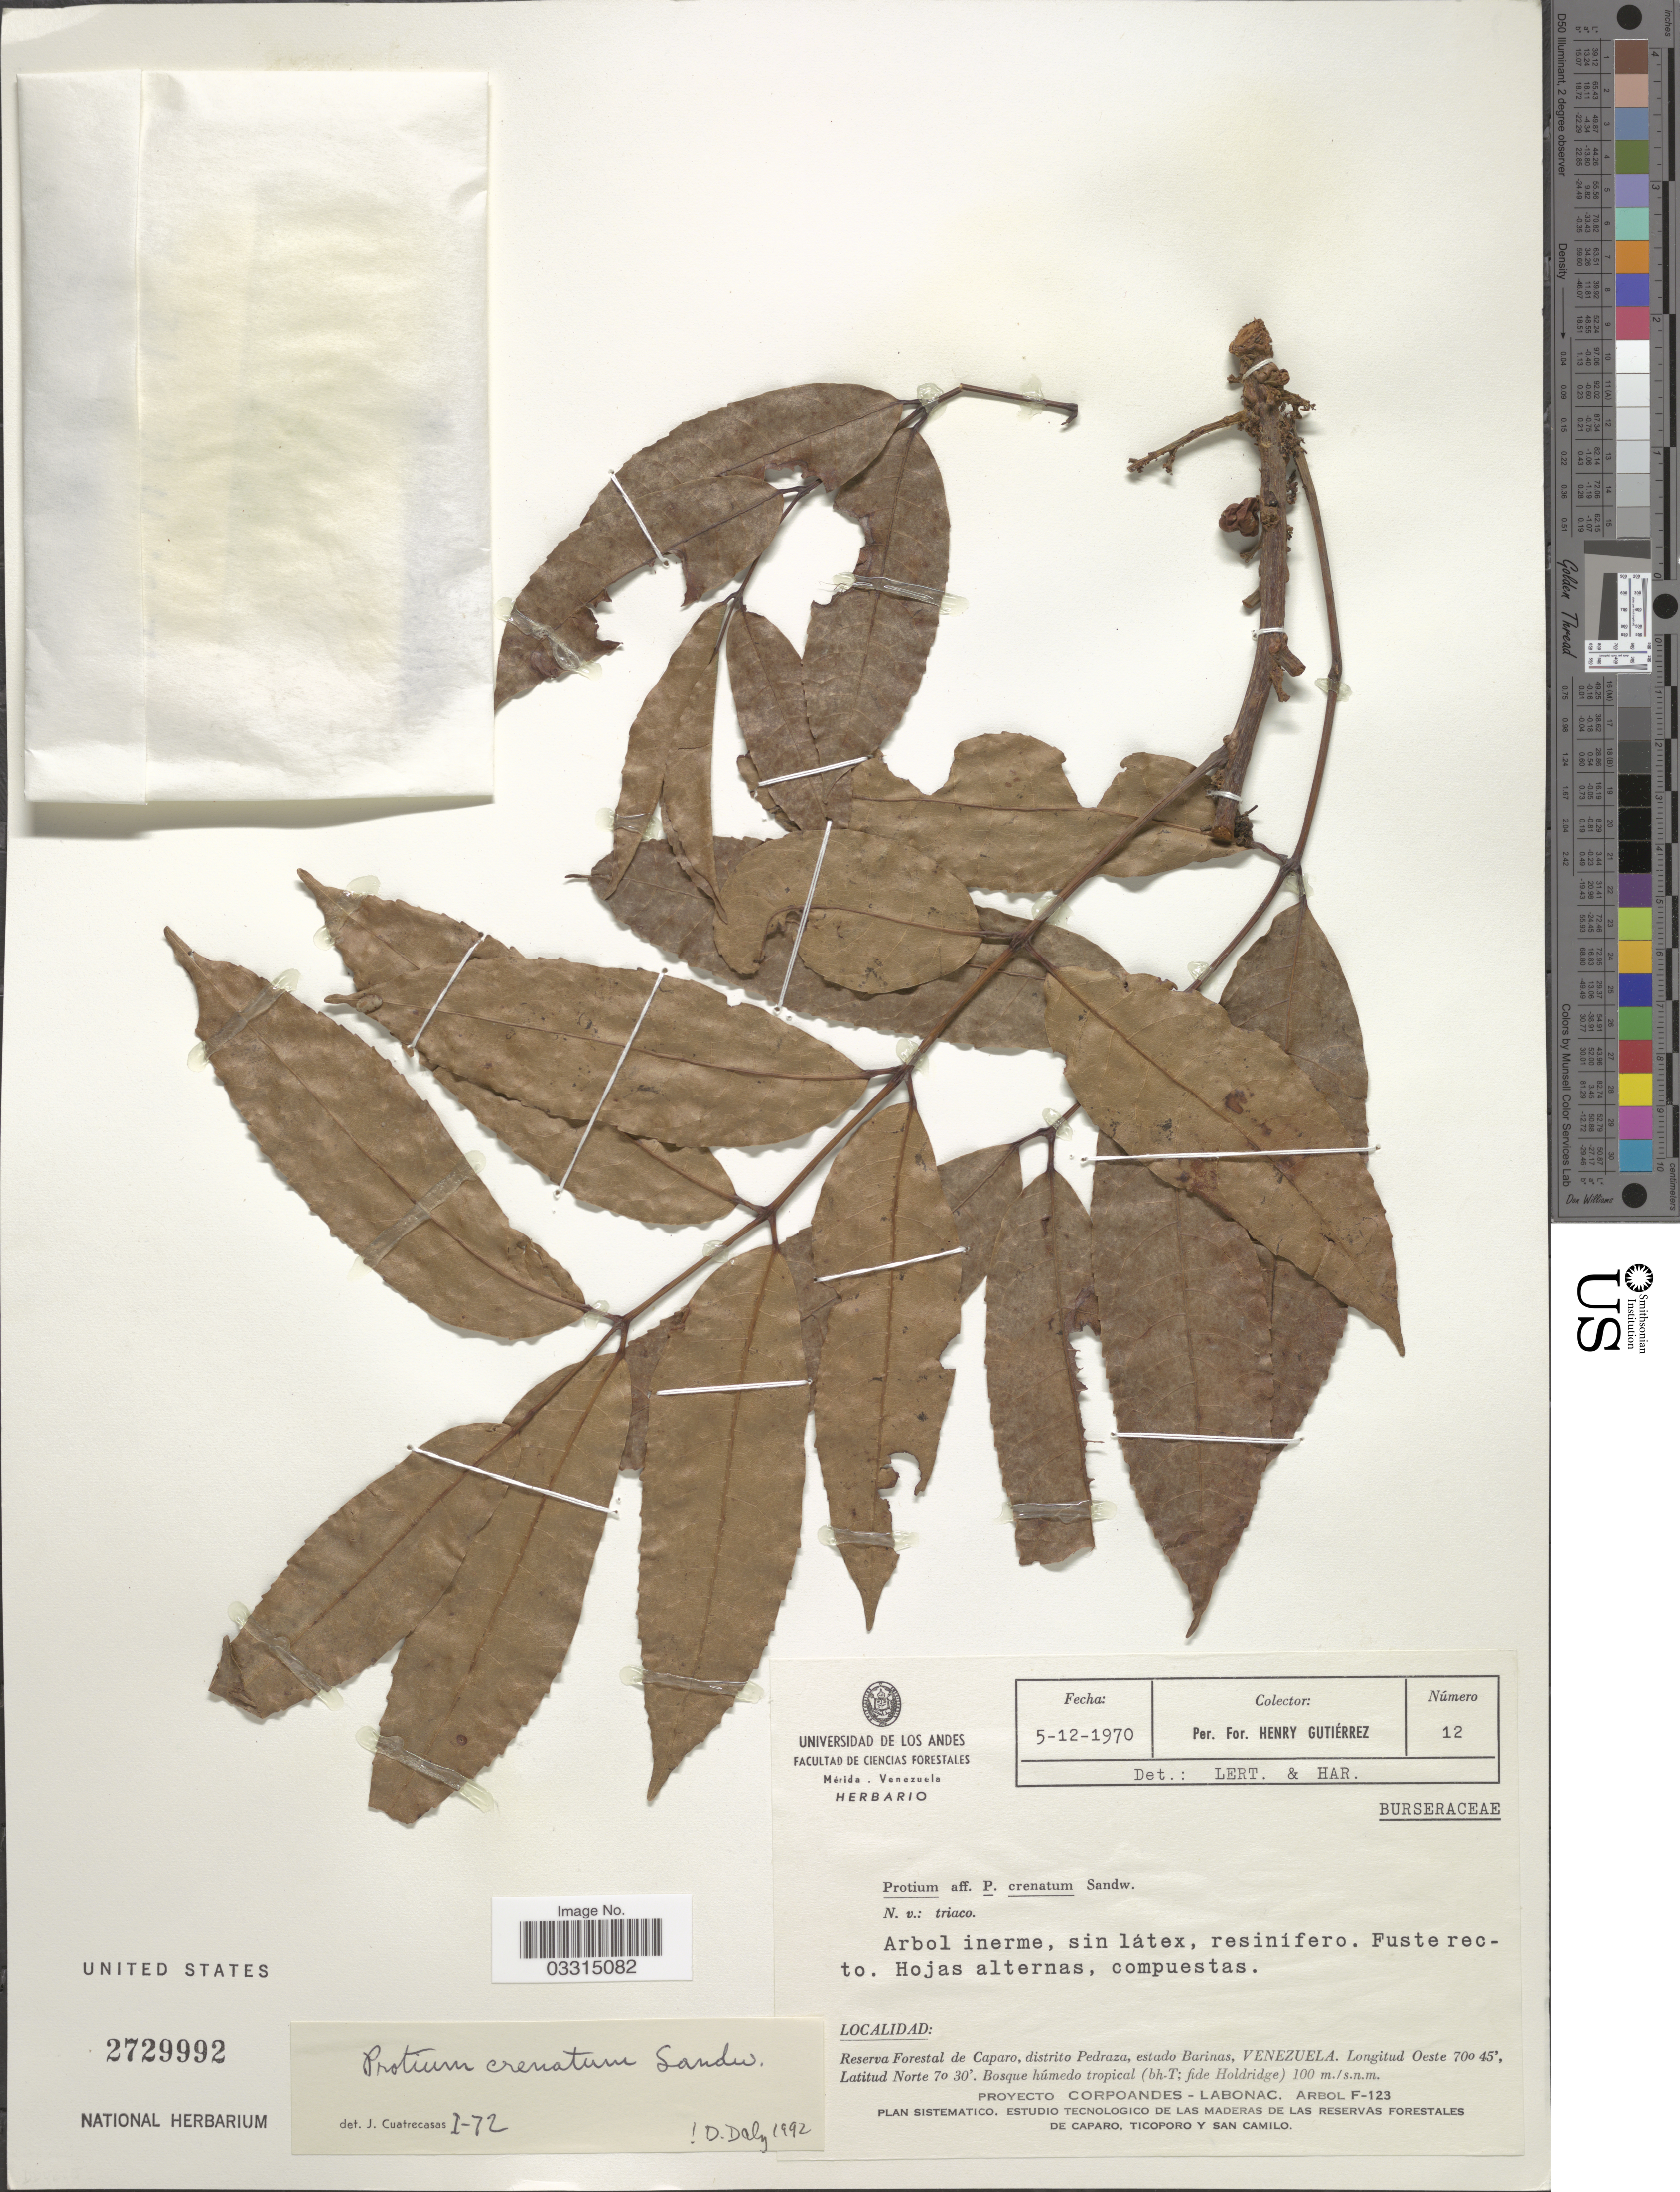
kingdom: Plantae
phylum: Tracheophyta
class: Magnoliopsida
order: Sapindales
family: Burseraceae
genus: Protium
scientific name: Protium crenatum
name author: Sandwith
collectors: H. Gutierrez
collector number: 12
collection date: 1970-12-05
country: Venezuela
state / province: Barinas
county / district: Pedraza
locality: Reserva Forestal de Caparo, distrito Pedraza.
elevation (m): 100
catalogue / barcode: US 2729992